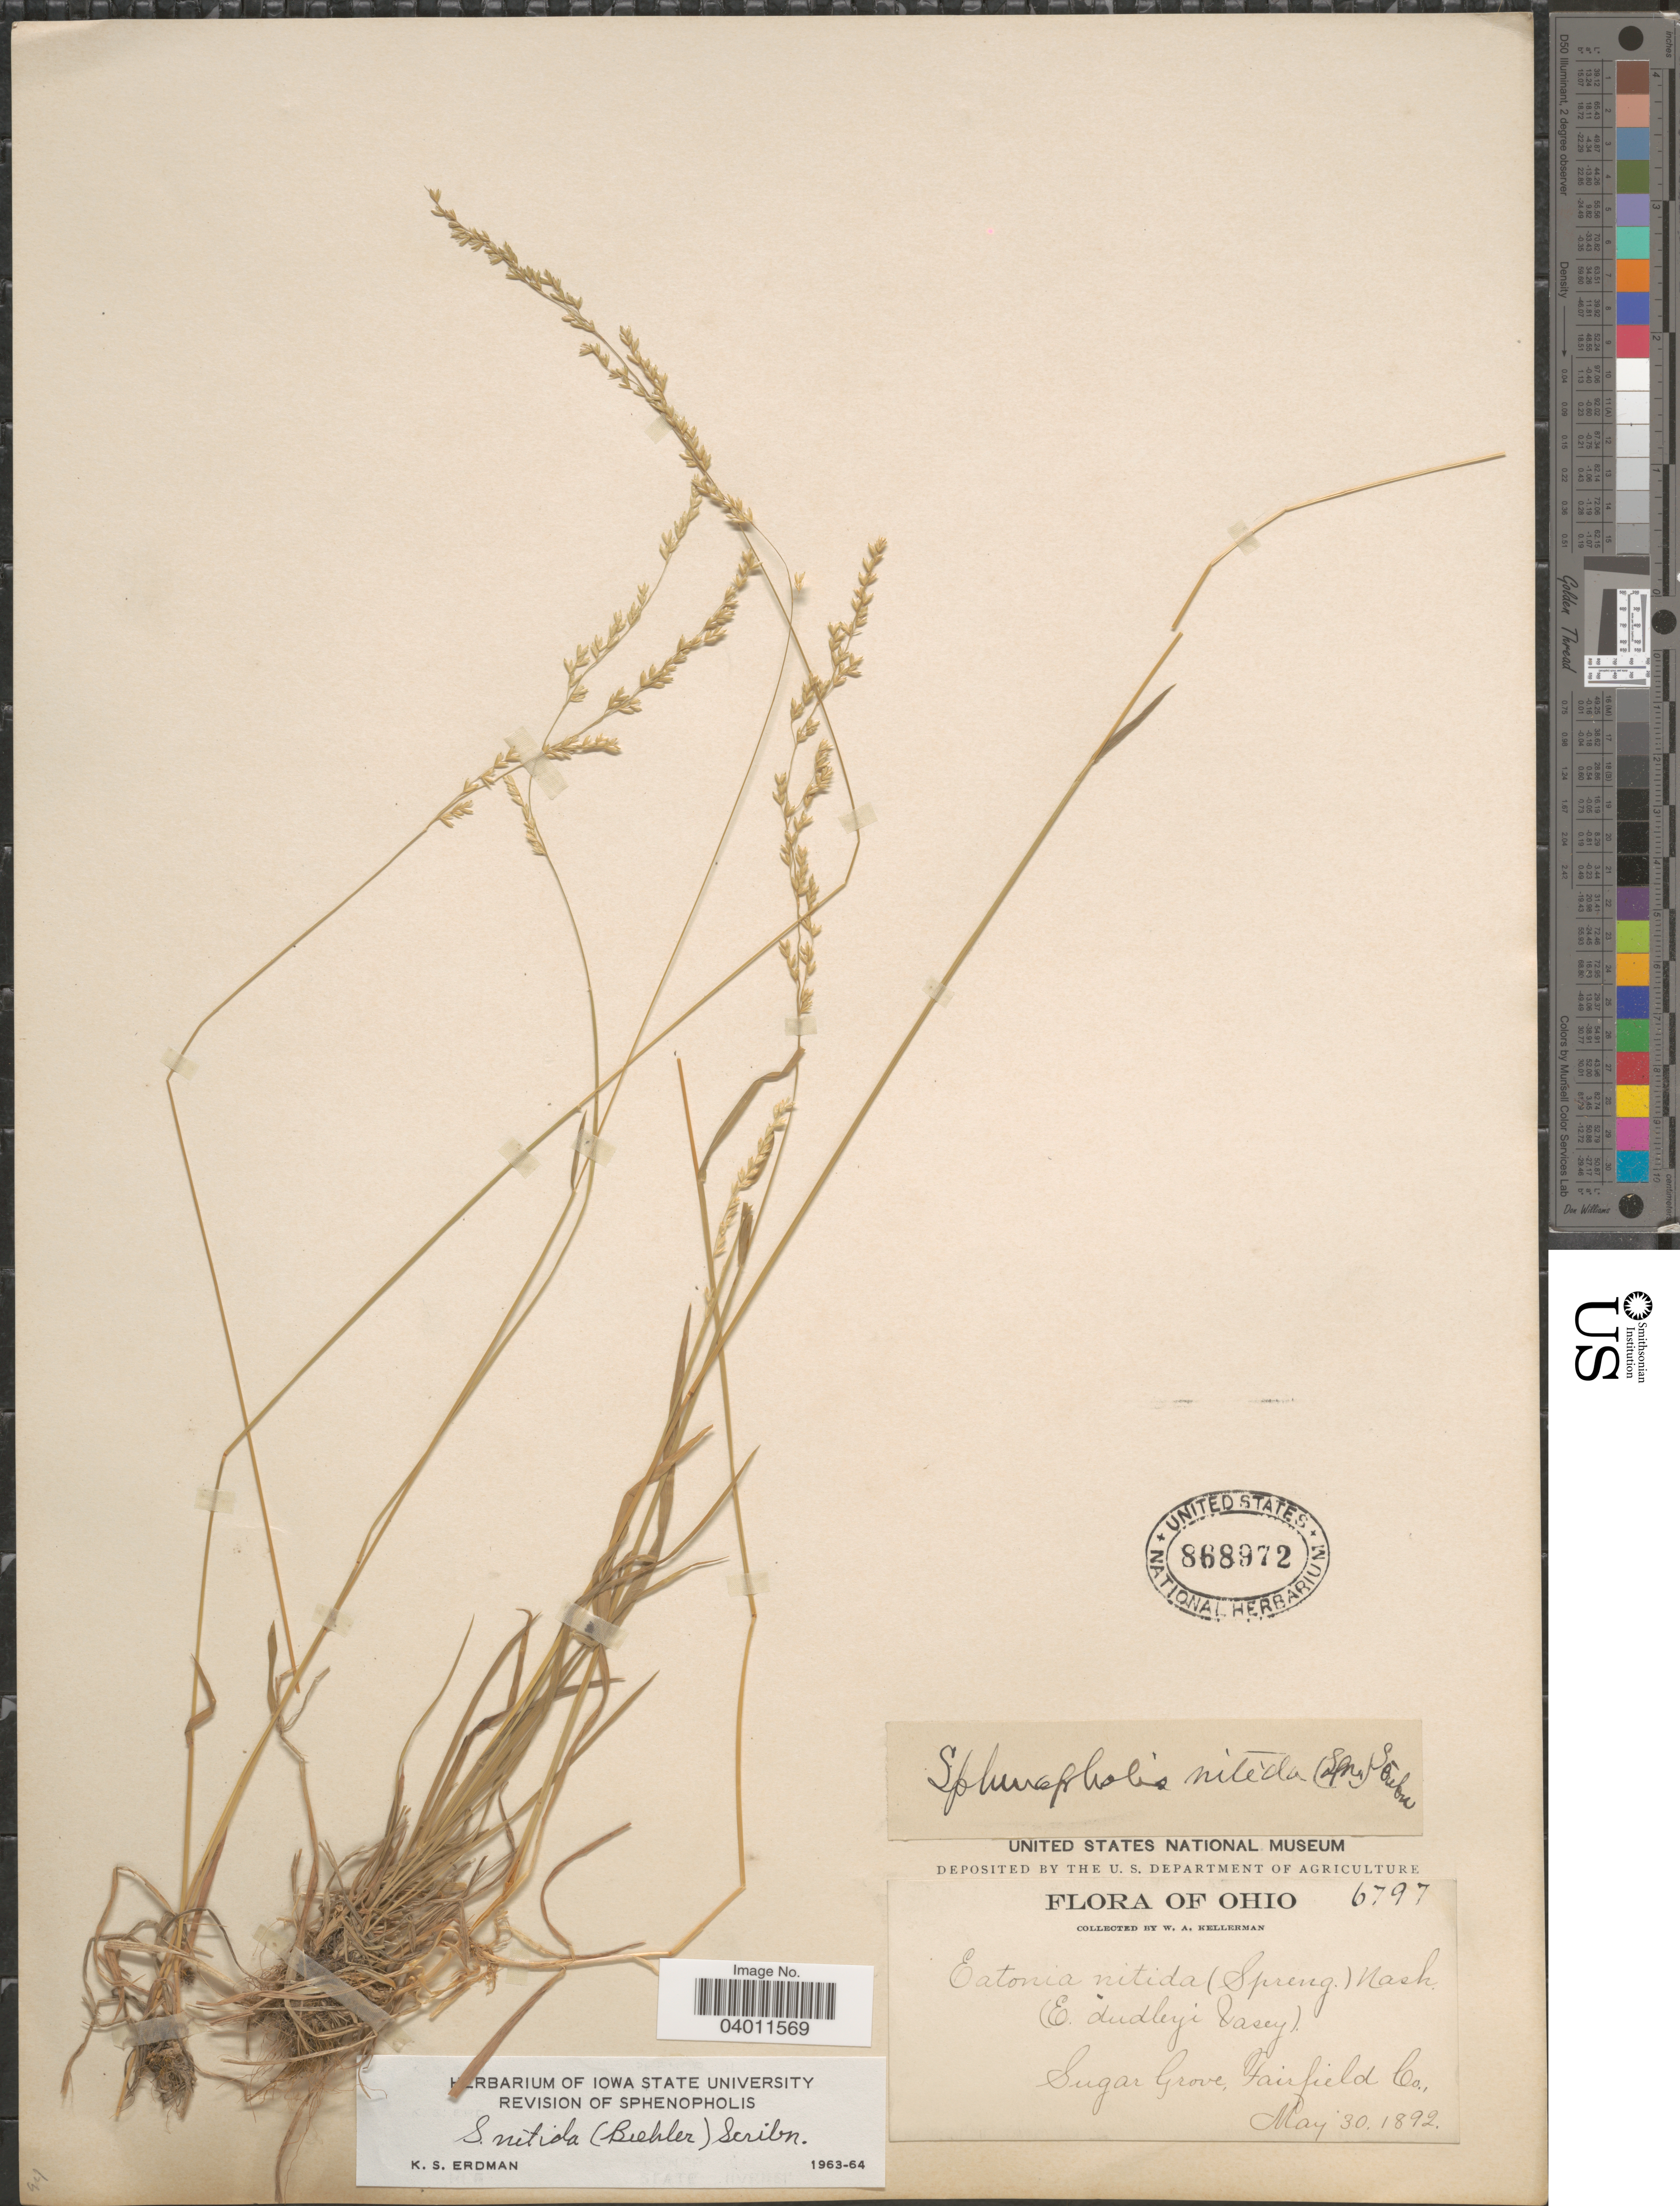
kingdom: Plantae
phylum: Tracheophyta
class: Liliopsida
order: Poales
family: Poaceae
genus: Sphenopholis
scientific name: Sphenopholis nitida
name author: (Biehler) Scribn.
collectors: W. Kellerman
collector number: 6797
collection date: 1892-05-30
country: United States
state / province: Ohio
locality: Sugar Grove, Fairfield Co.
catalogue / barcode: US 868972